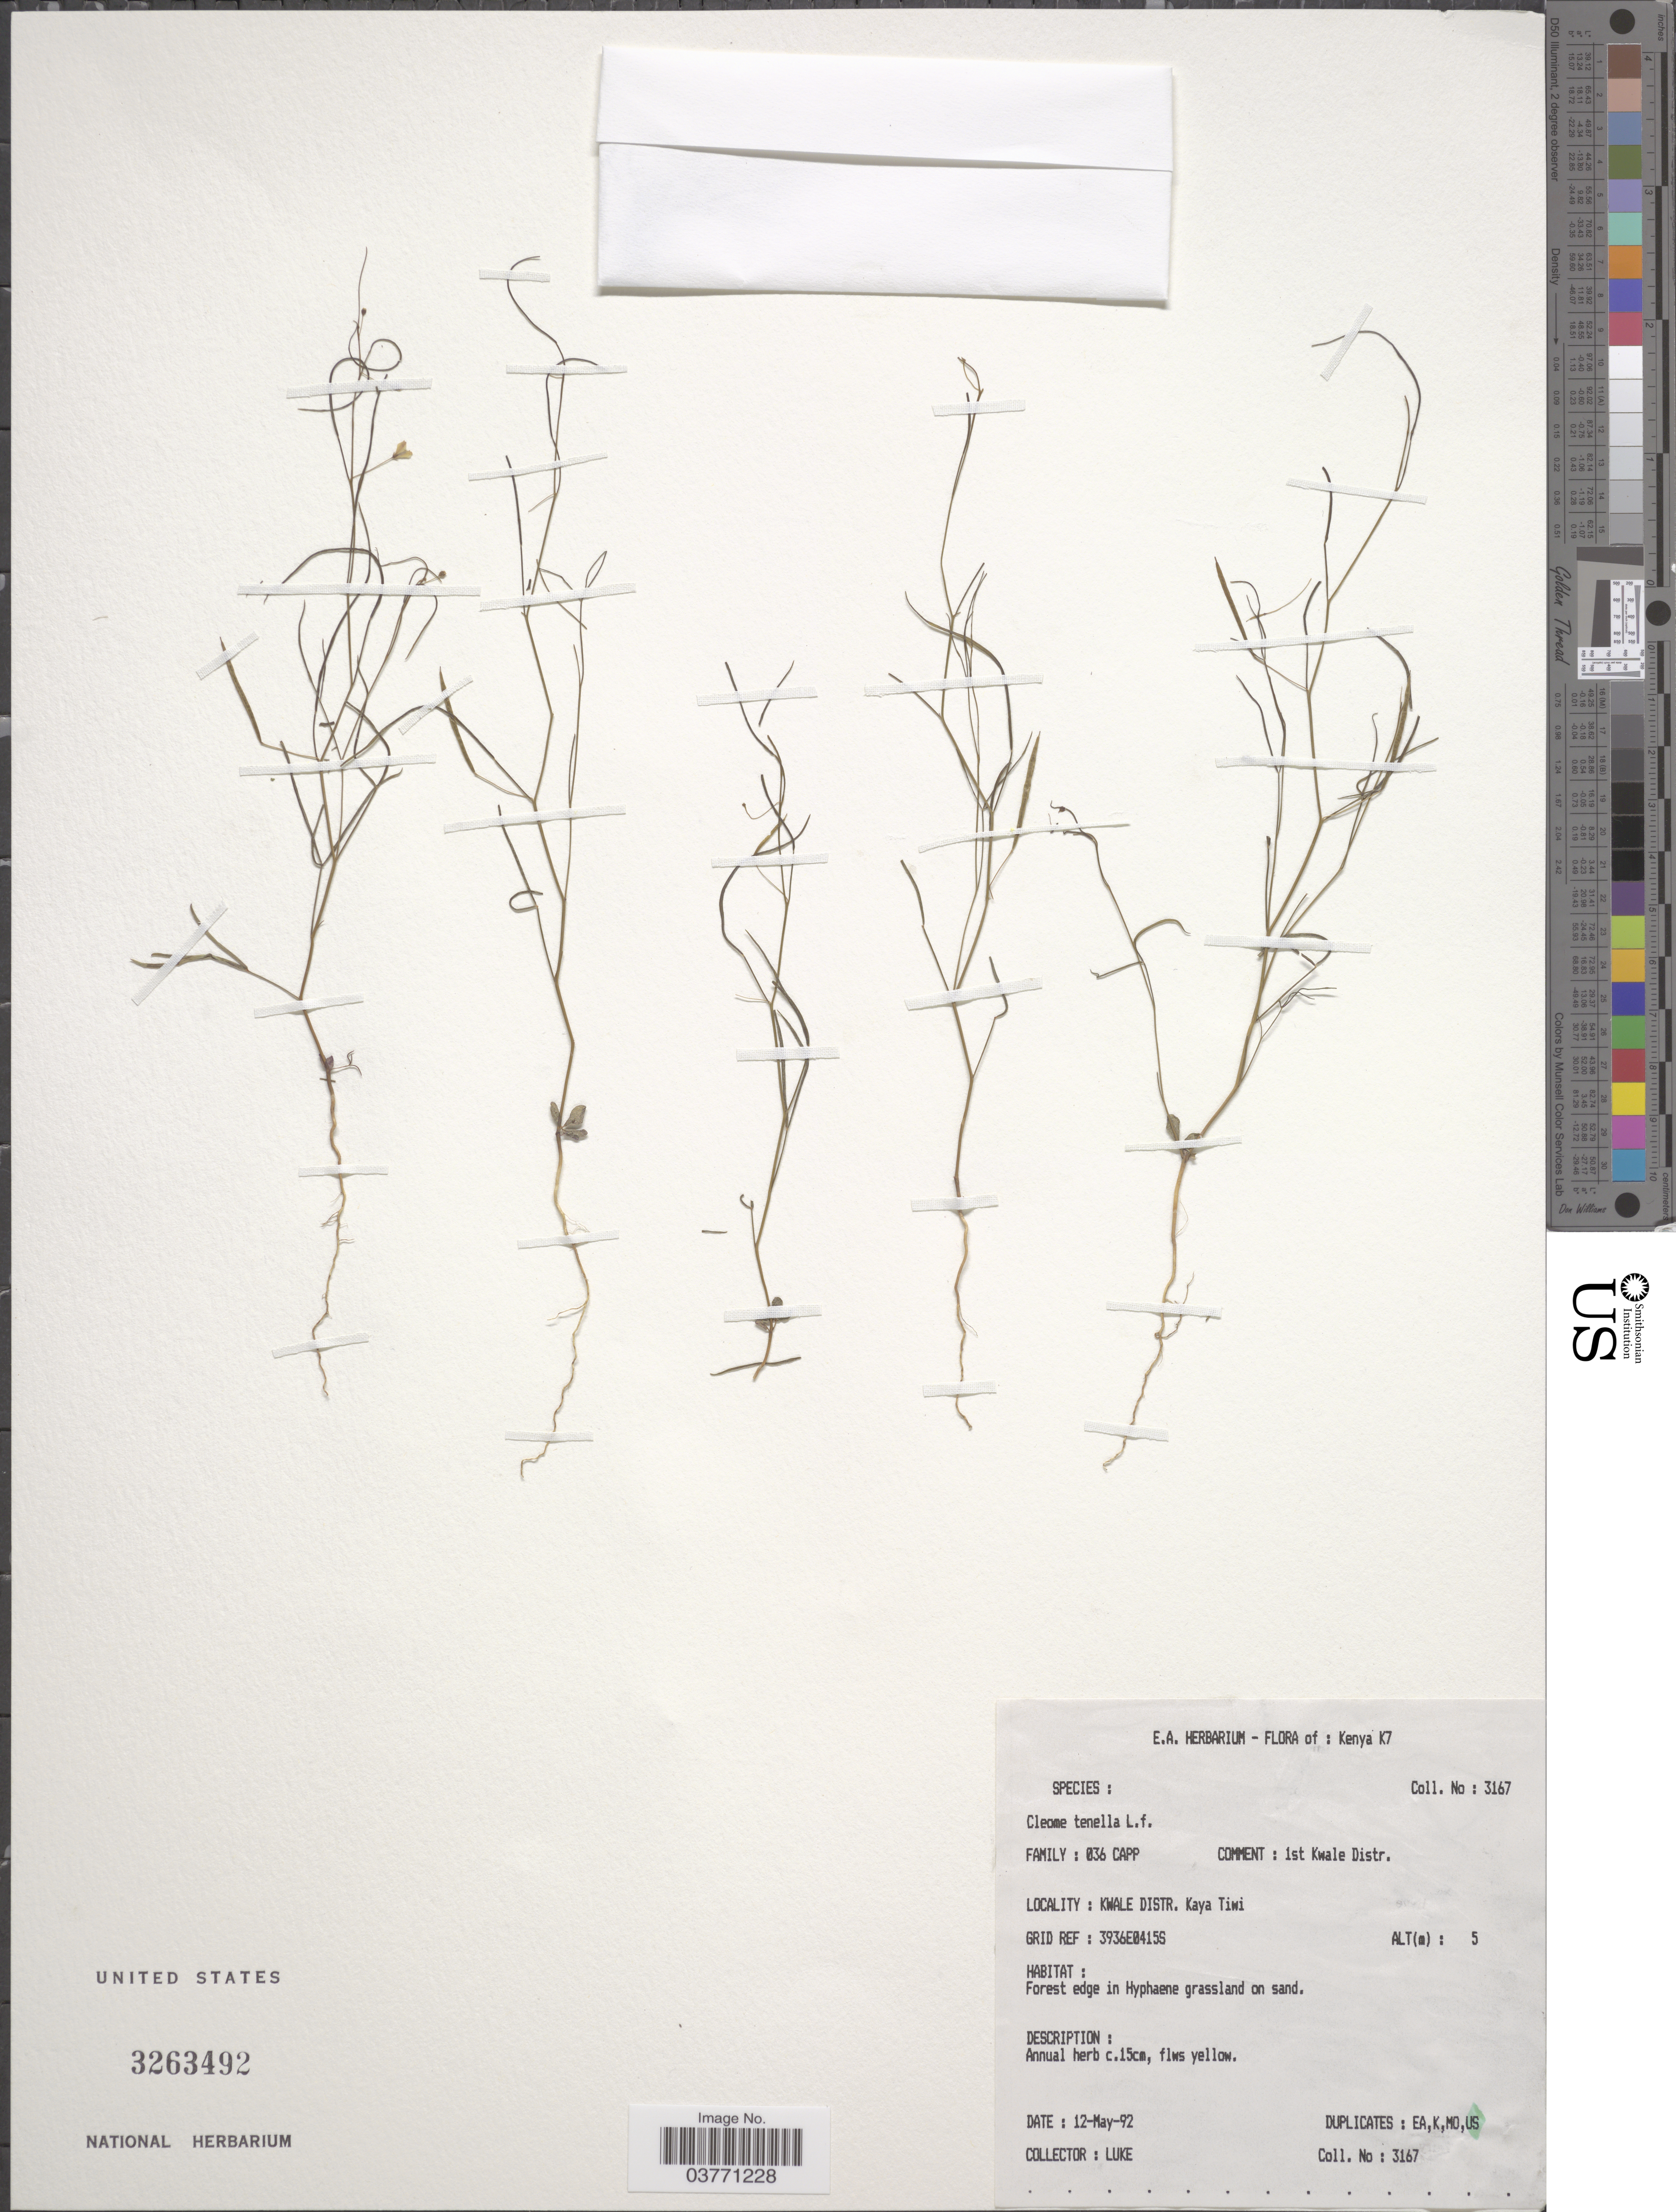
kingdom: Plantae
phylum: Tracheophyta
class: Magnoliopsida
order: Brassicales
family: Cleomaceae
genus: Coalisina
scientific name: Coalisina tenella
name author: (L. f.) Roalson & J.C. Hall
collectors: -. Luke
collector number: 3167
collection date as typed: Transcribed d/m/y: 12/5/92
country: Kenya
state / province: Kwale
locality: K7. Kwale Distr. Kaya Tiwi.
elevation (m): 5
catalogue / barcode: US 3263492